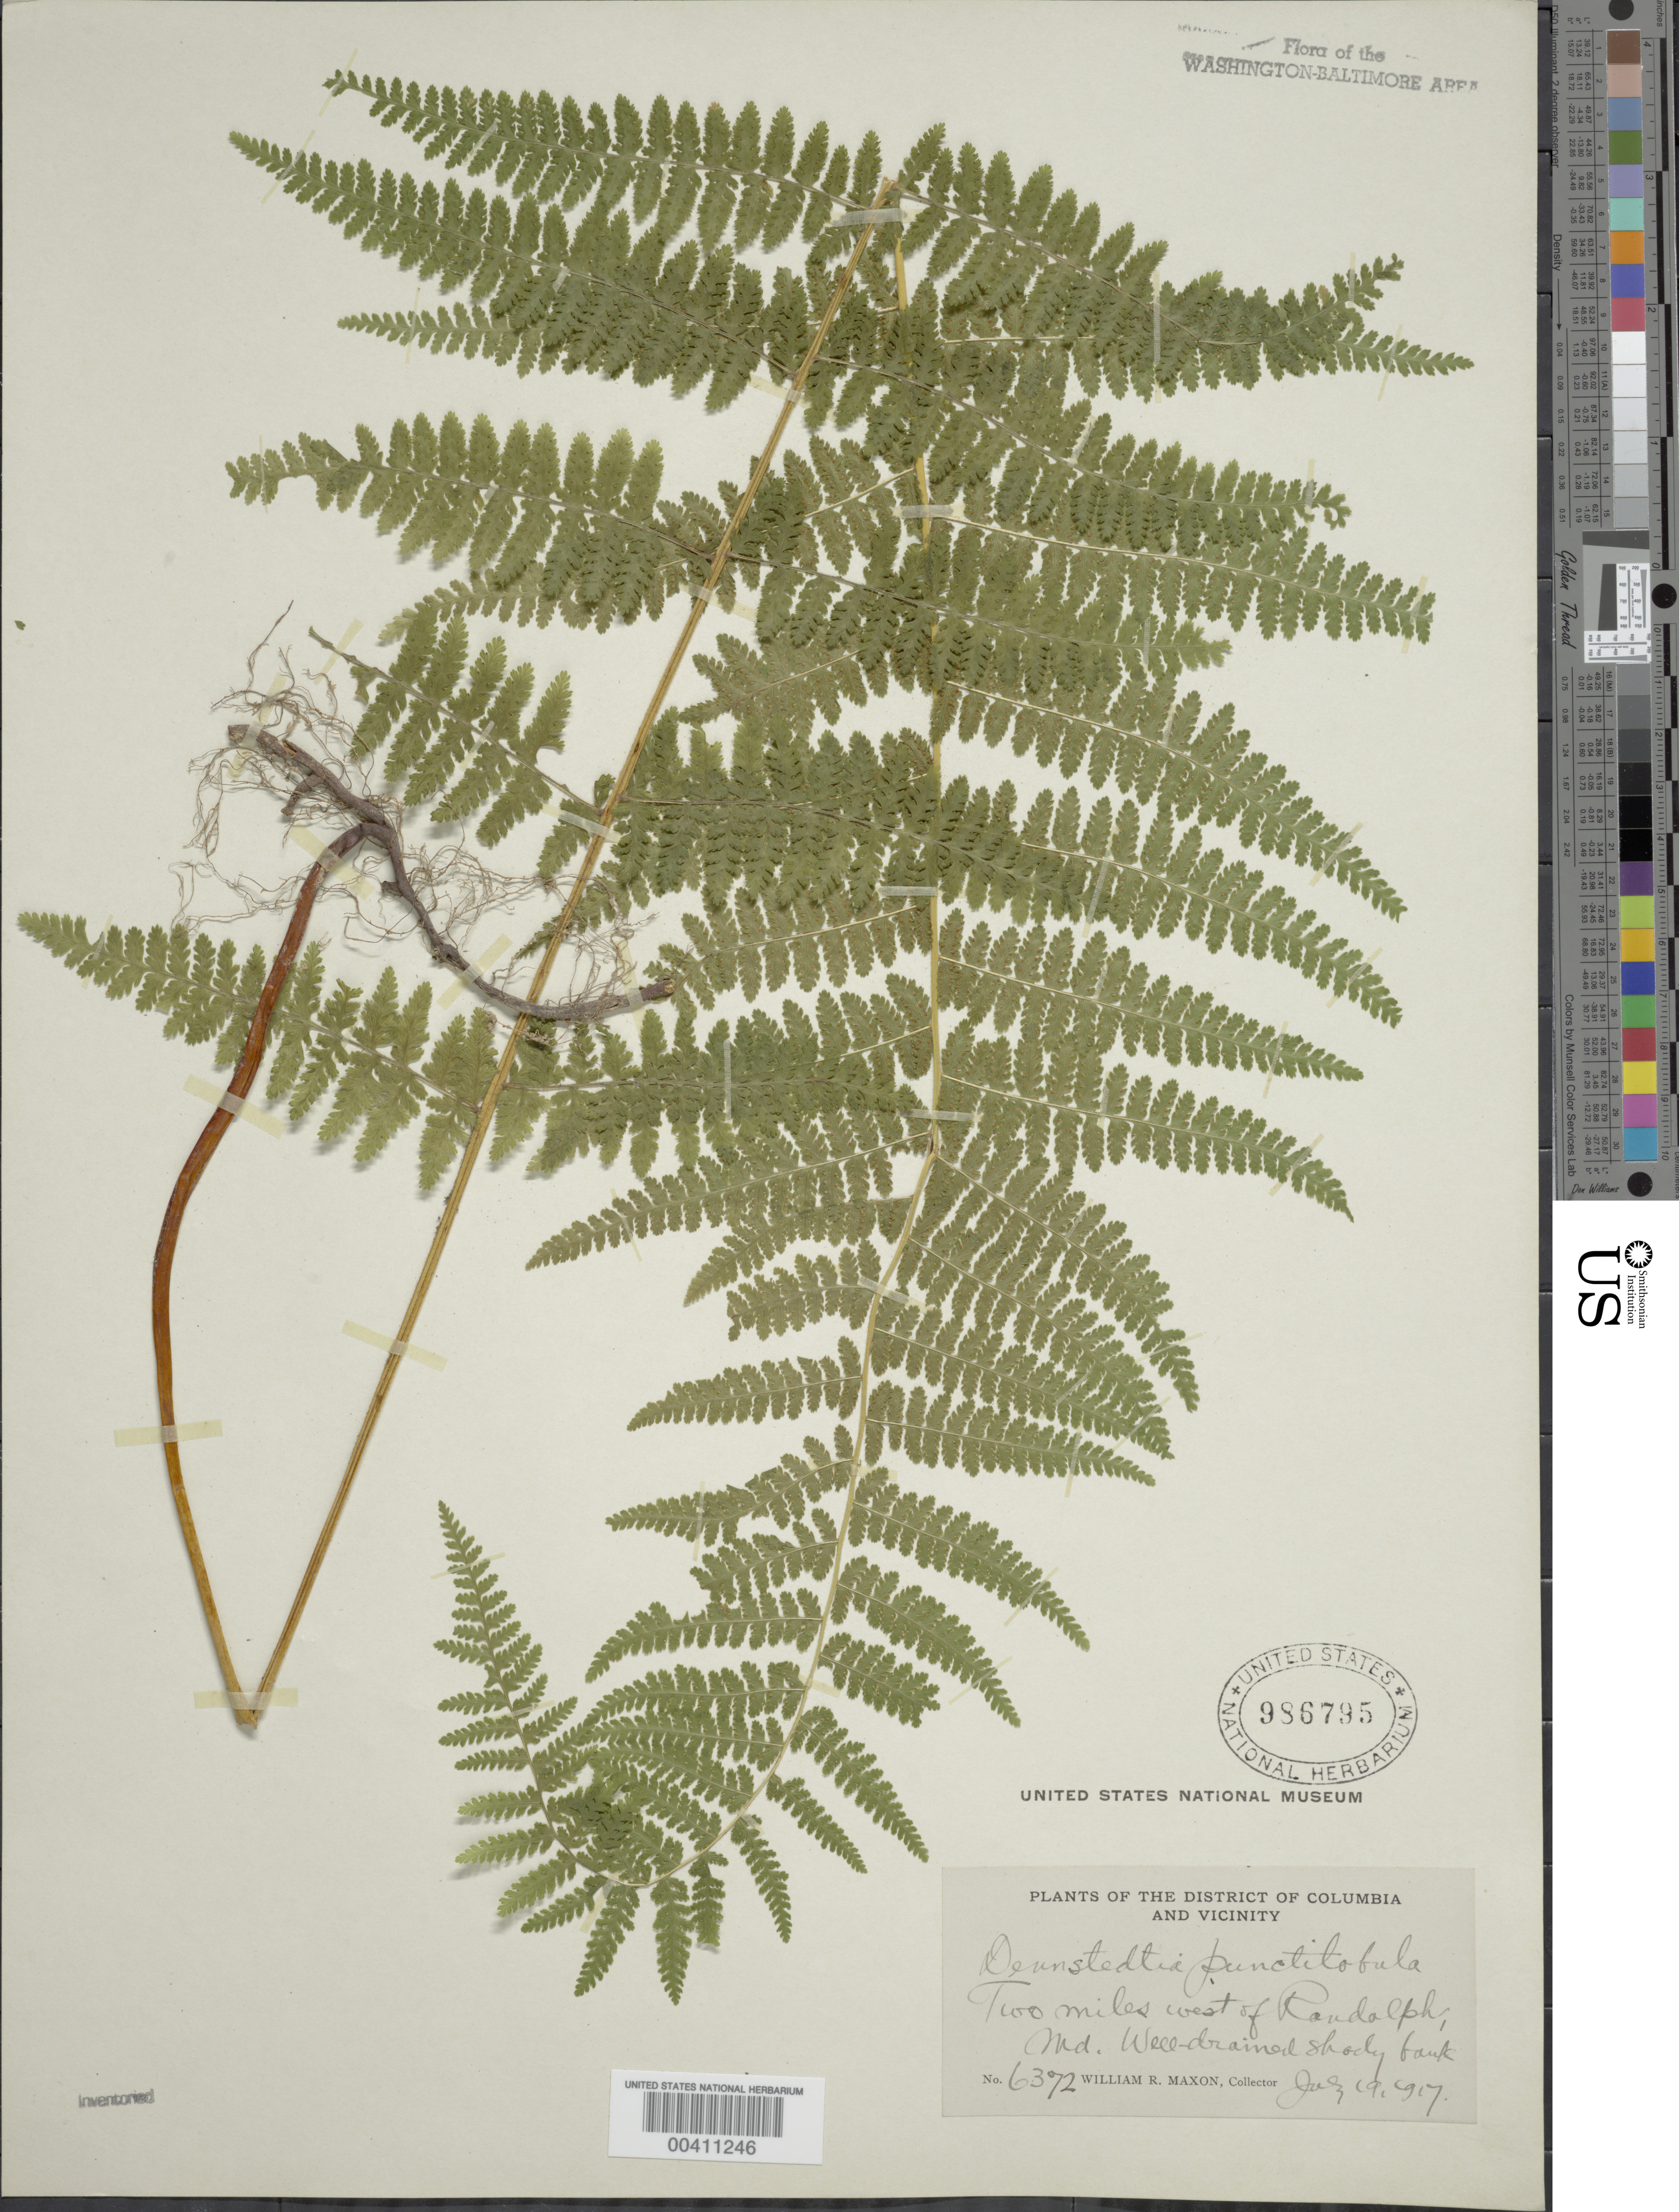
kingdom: Plantae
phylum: Tracheophyta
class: Polypodiopsida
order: Polypodiales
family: Dennstaedtiaceae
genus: Dennstaedtia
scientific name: Dennstaedtia punctilobula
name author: (Michx.) T. Moore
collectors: W. R. Maxon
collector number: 6372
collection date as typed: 19 Jul 1917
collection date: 1917-07-19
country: United States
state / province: Maryland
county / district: Montgomery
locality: West of Randolph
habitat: Well drained shady bank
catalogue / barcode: US 986795